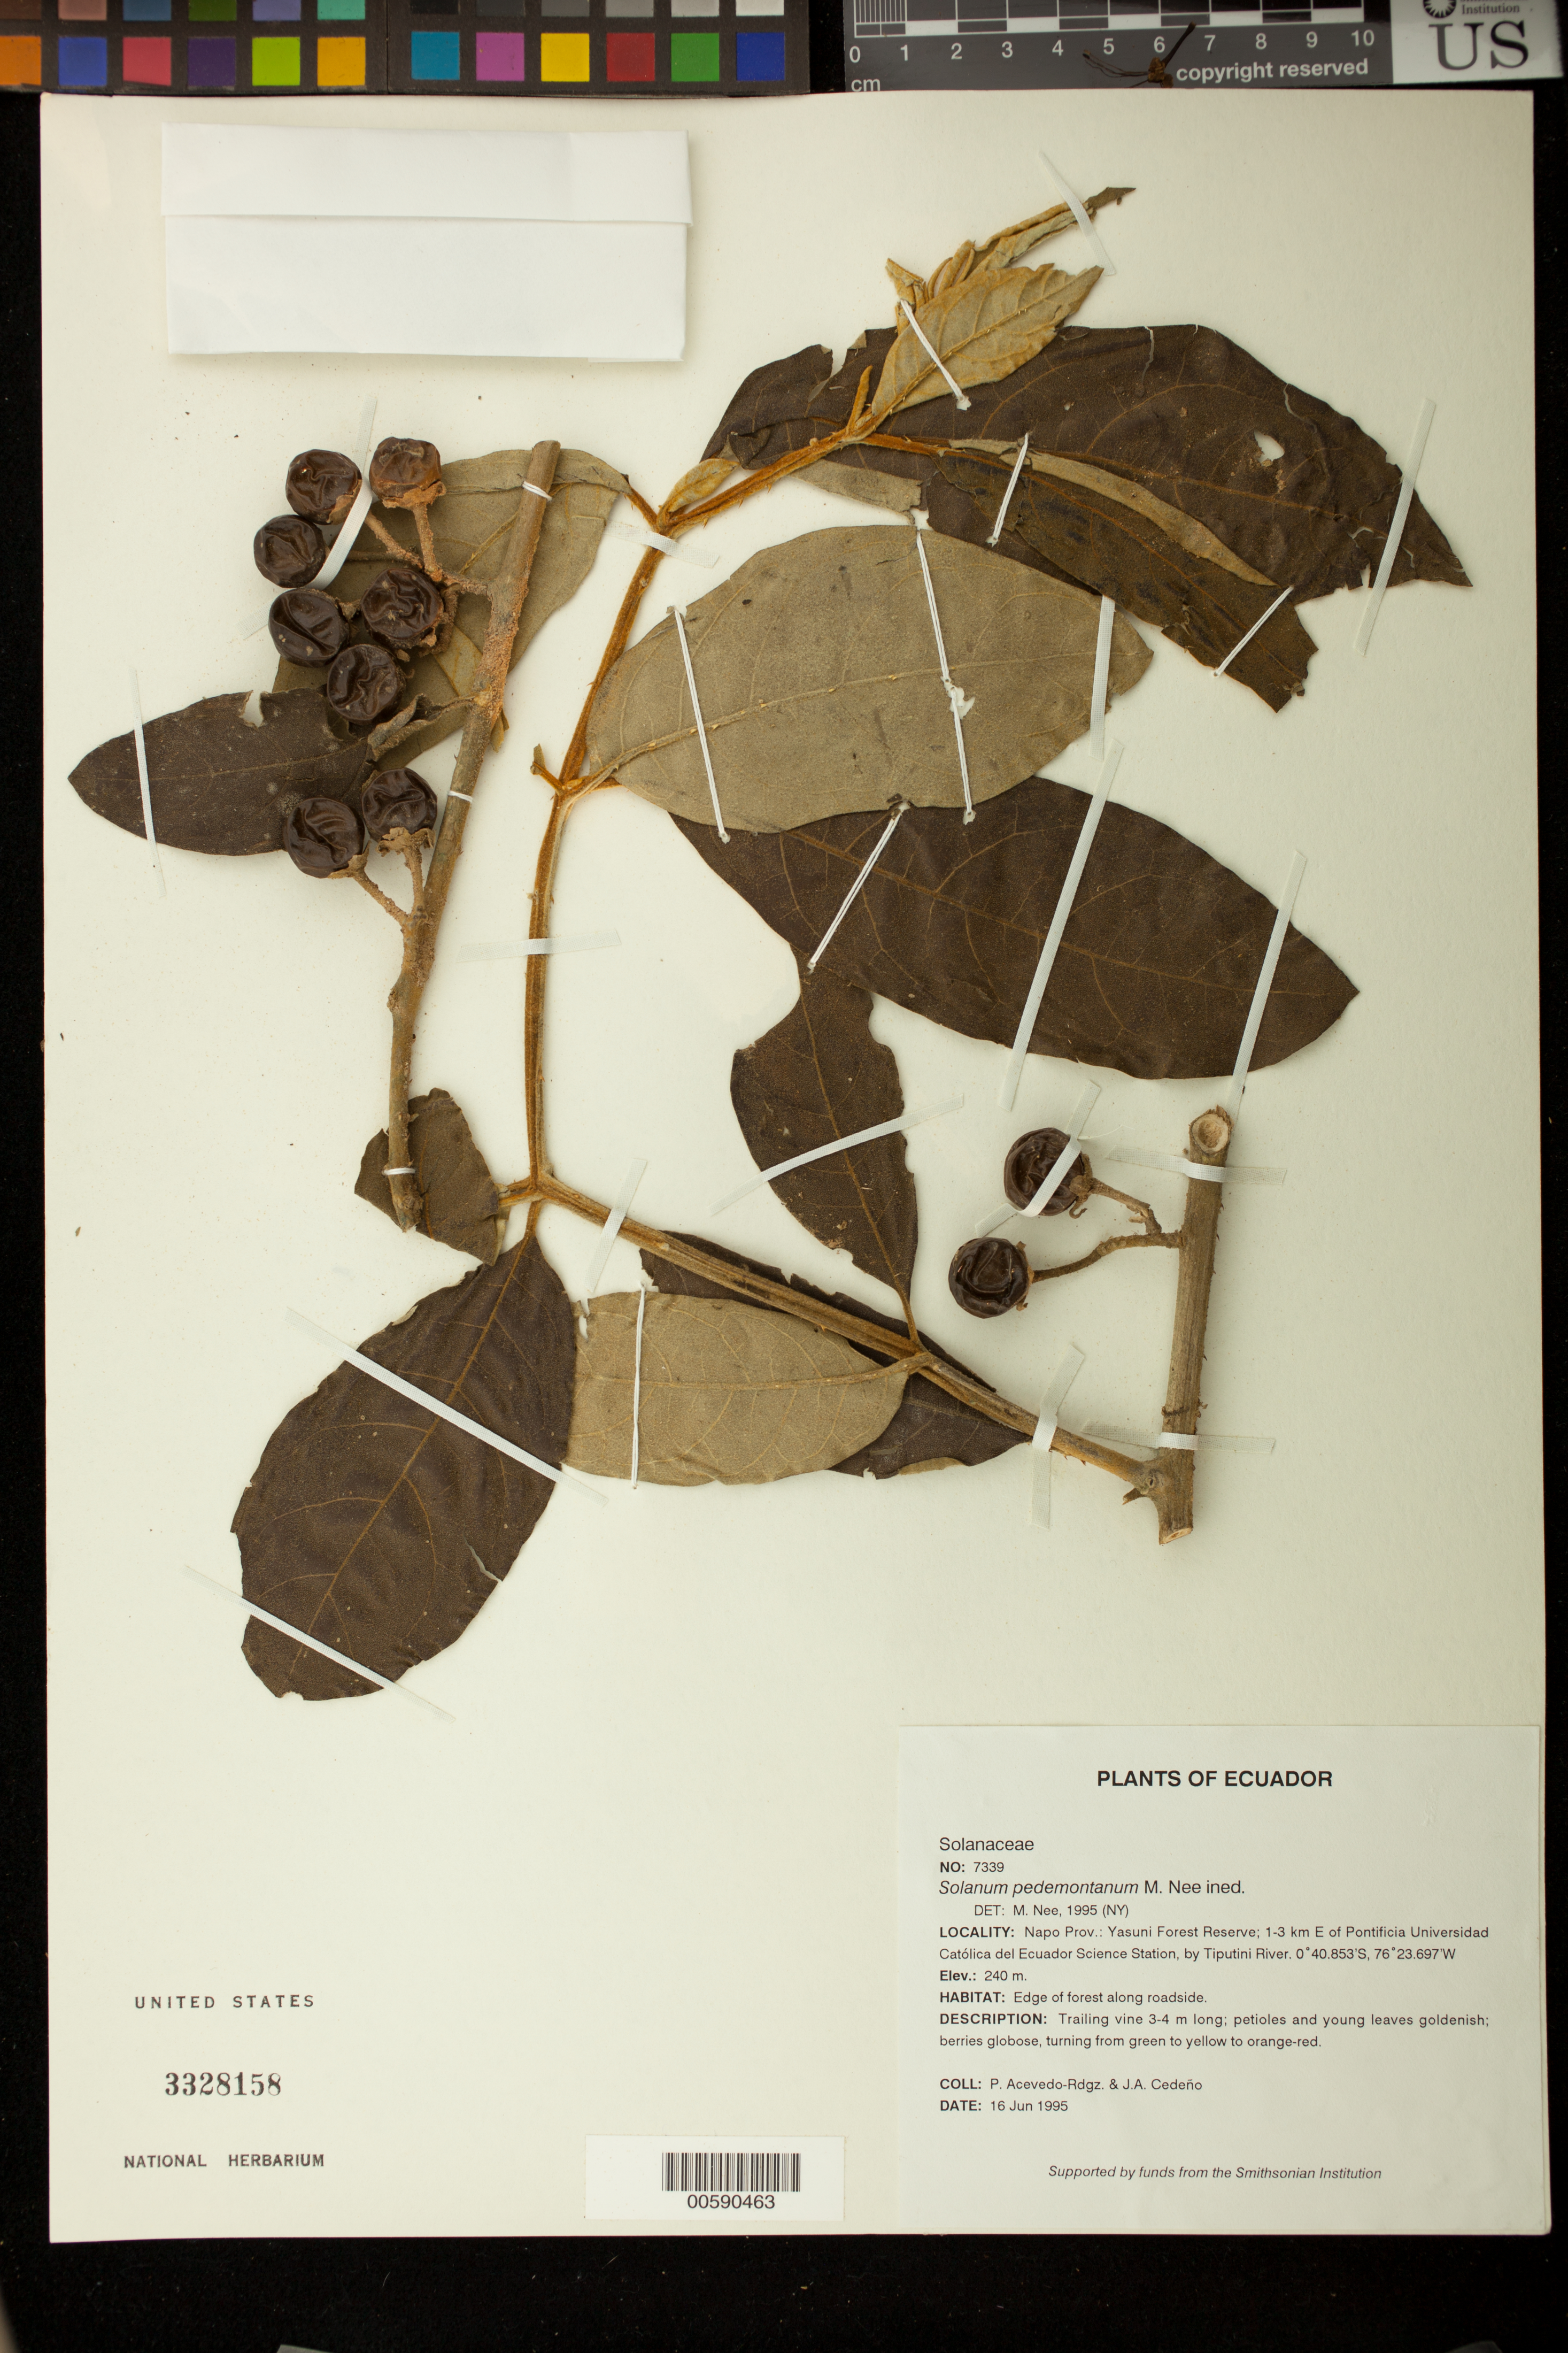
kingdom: Plantae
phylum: Tracheophyta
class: Magnoliopsida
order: Solanales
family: Solanaceae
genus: Solanum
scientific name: Solanum pedemontanum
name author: M. Nee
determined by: Nee, Michael H.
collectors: P. Acevedo-Rodr. & J. A. Cedeño M.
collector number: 7339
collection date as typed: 16 Jun 1995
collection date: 1995-06-16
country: Ecuador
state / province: Napo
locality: Napo Prov.: Yasuni Forest Reserve; 1-3 km E of Pontificia Universidad Católica del Ecuador Science Station by Tiputini River.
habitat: Edge of forest along roadside.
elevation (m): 240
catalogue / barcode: US 3328158